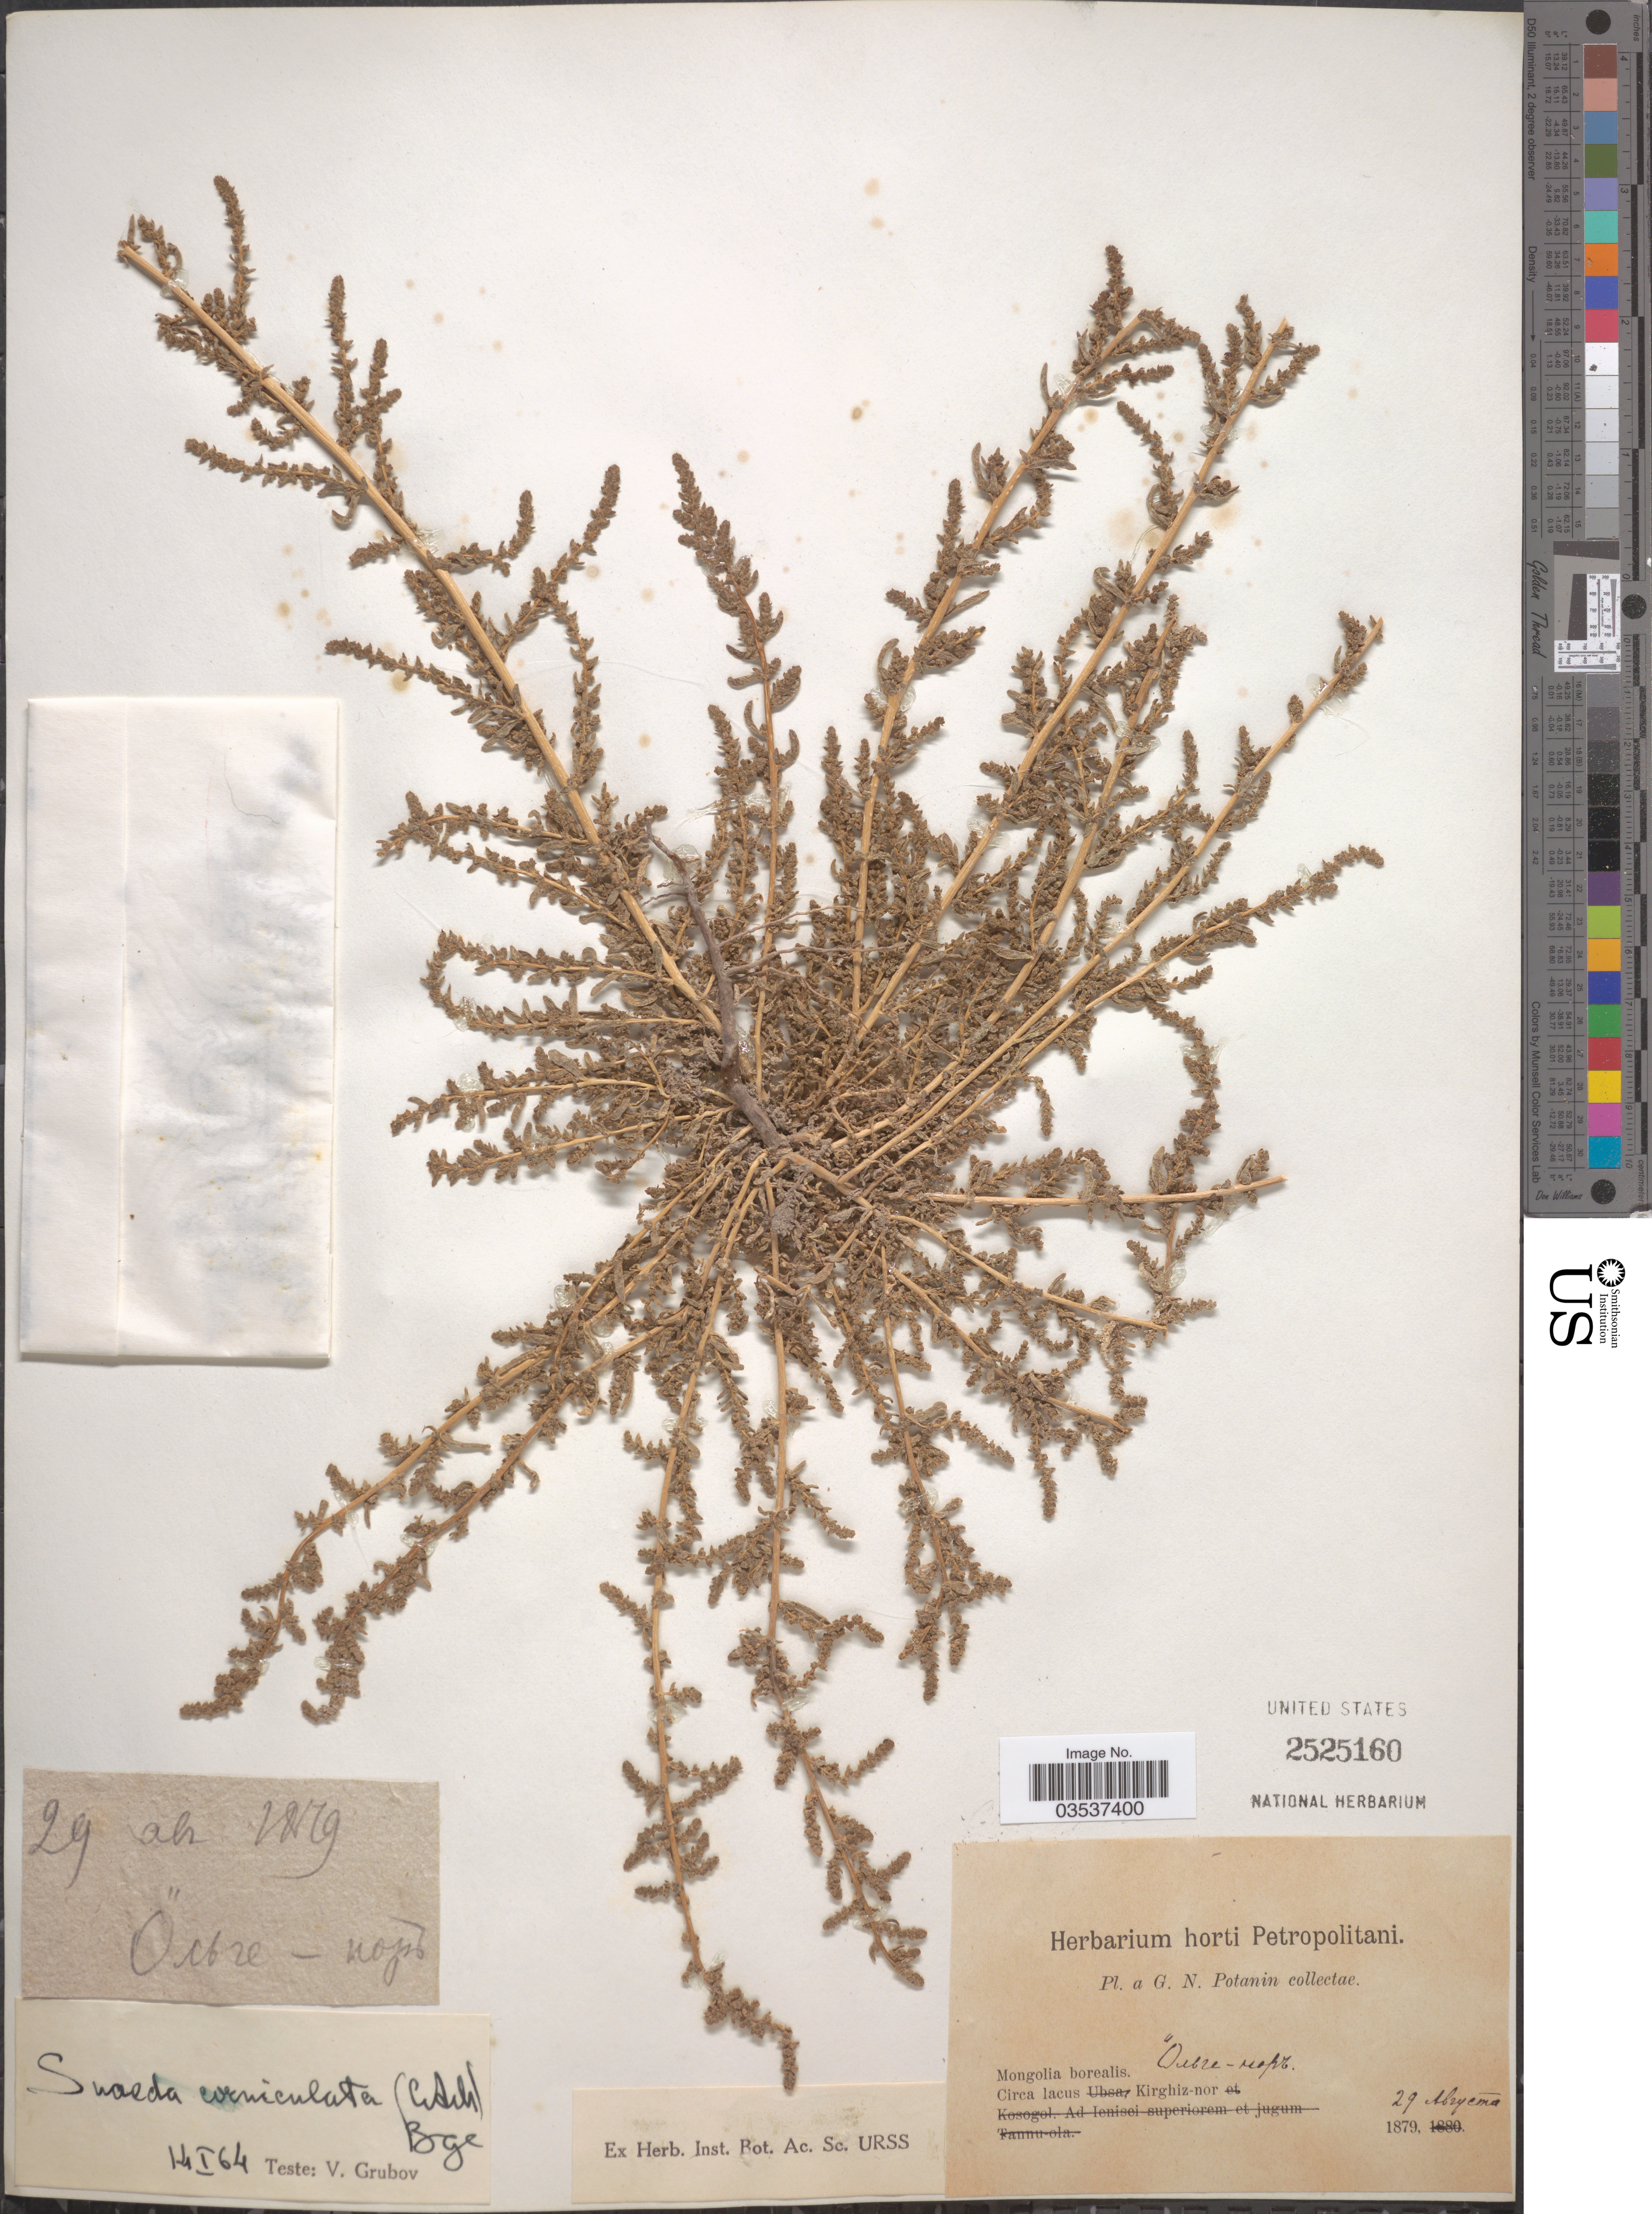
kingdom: Plantae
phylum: Tracheophyta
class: Magnoliopsida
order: Caryophyllales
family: Amaranthaceae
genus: Suaeda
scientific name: Suaeda corniculata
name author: (C.A. Mey.) Bunge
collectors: G. Potanin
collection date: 1879-04-29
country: Mongolia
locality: Mongolia borealis. Circa lacus Kirghiz-nor.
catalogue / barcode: US 2525160